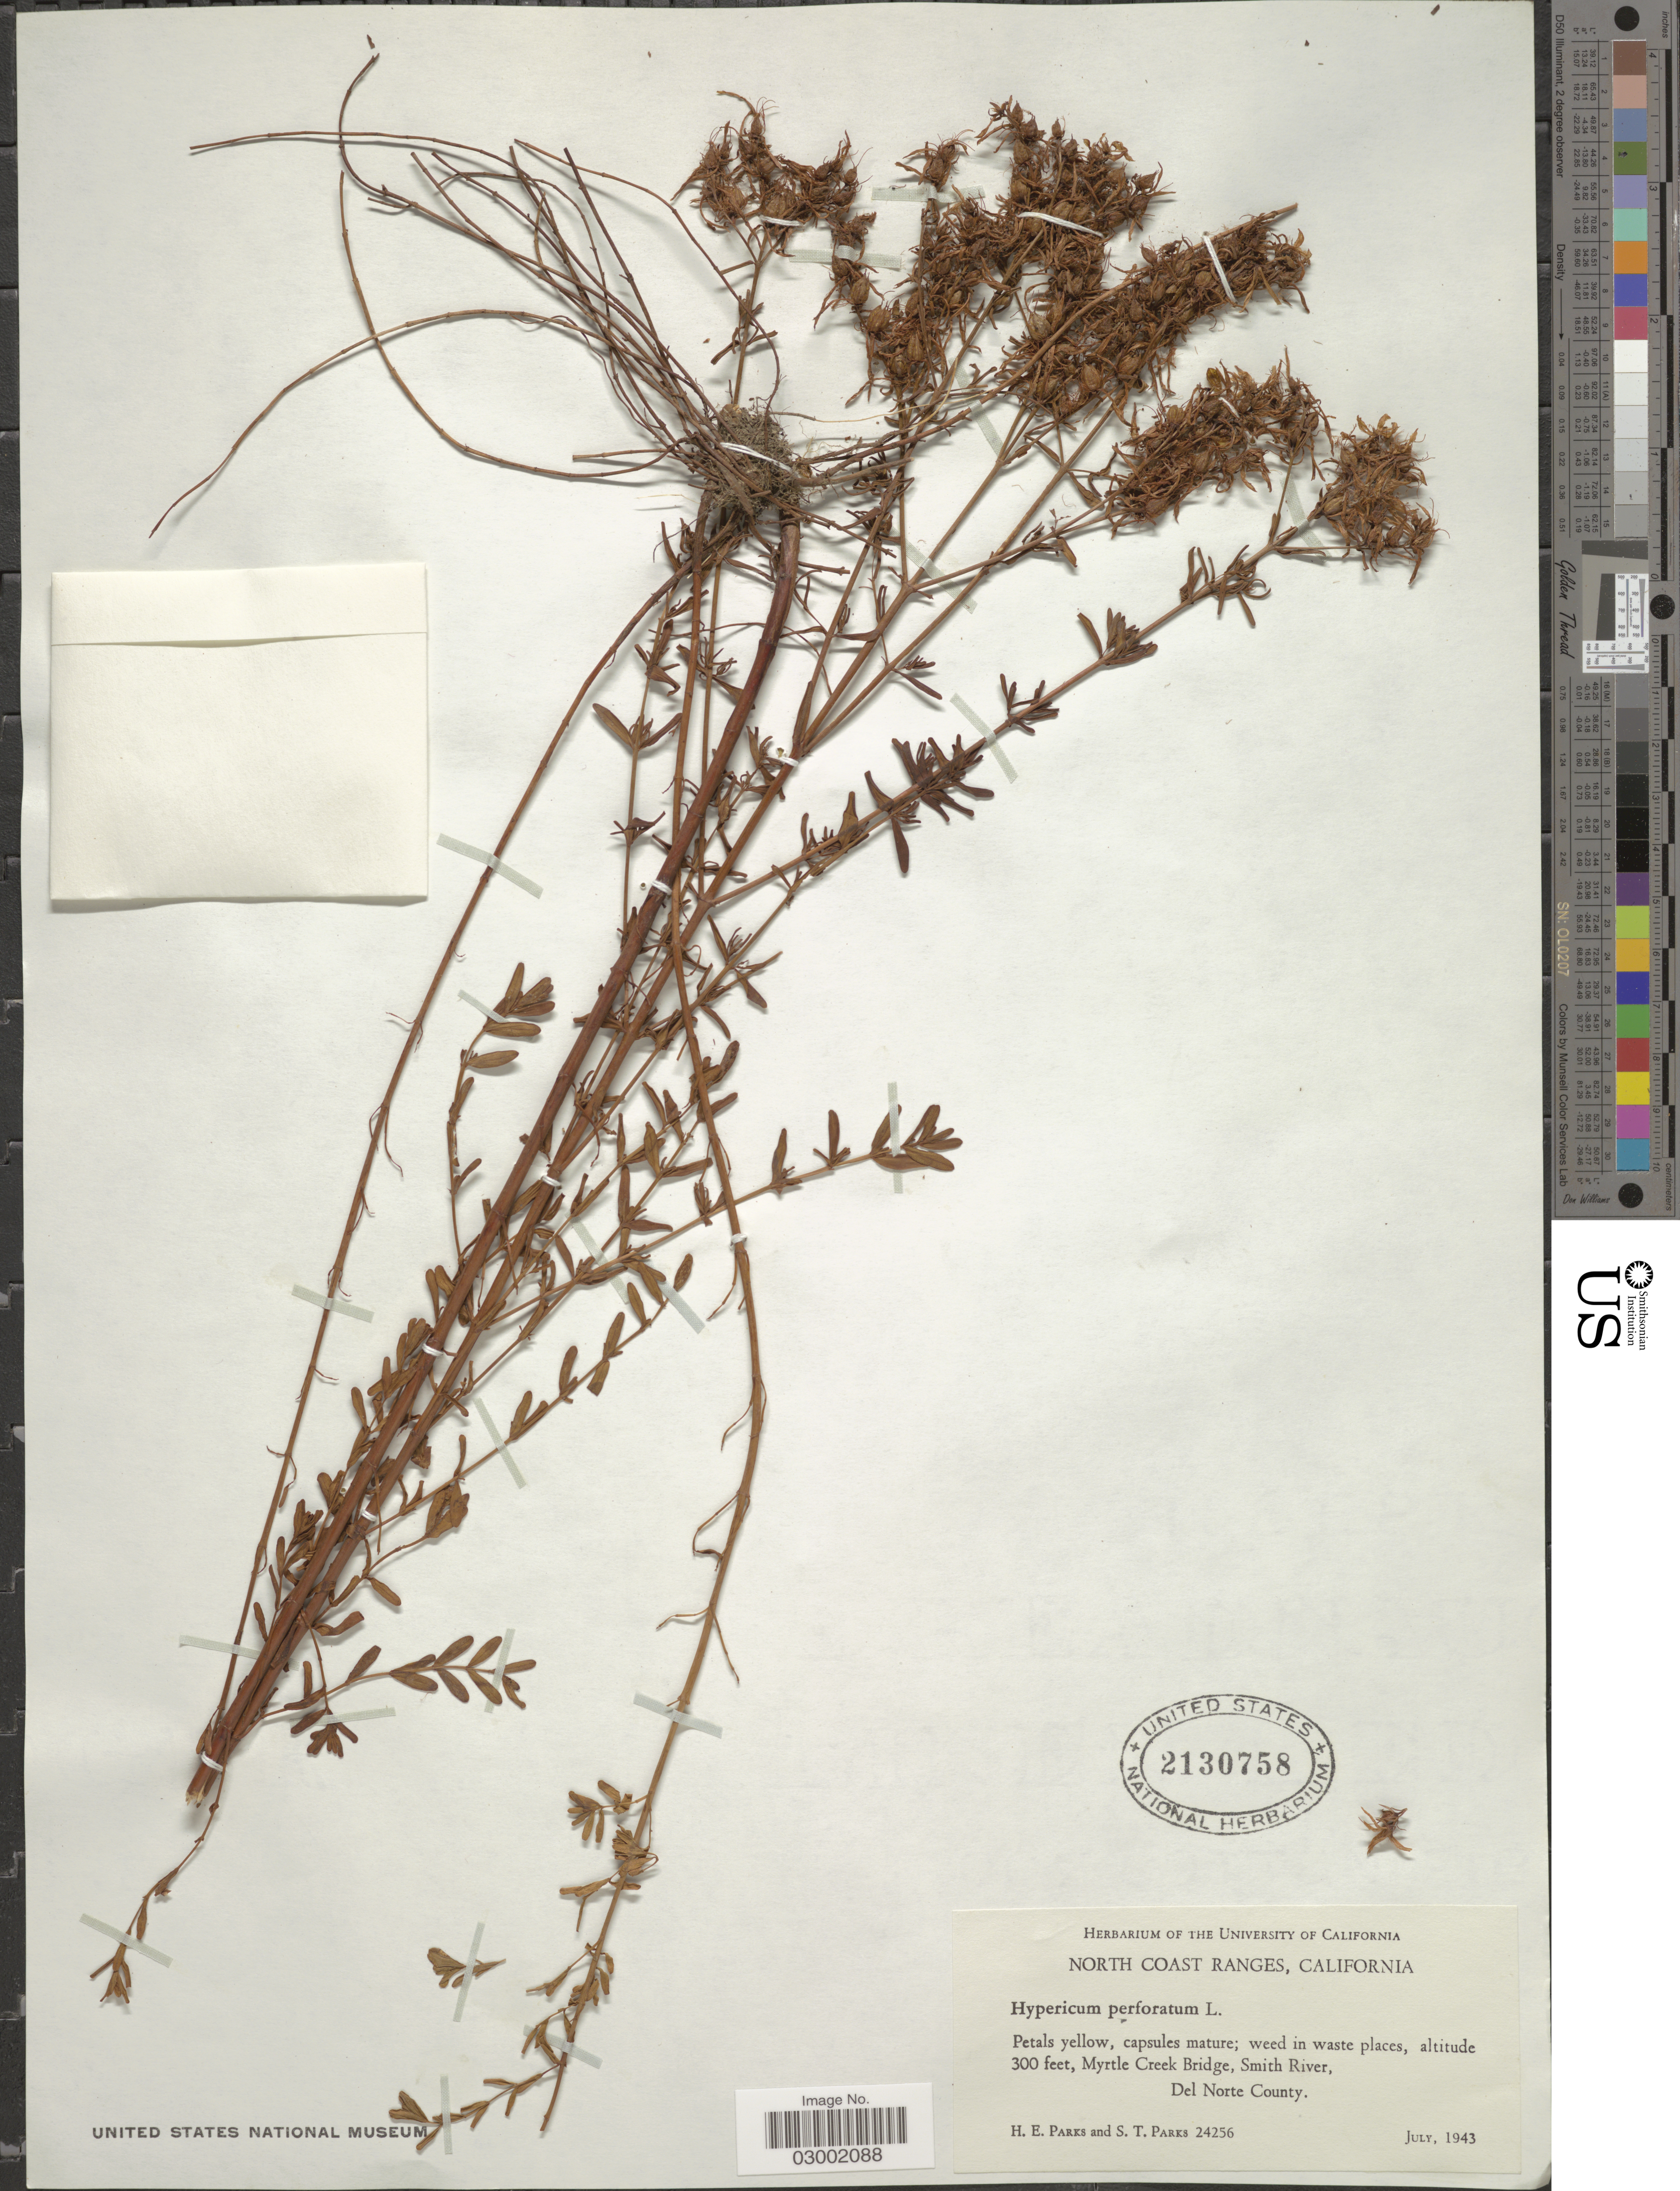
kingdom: Plantae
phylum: Tracheophyta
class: Magnoliopsida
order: Malpighiales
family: Hypericaceae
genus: Hypericum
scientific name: Hypericum perforatum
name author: L.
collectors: H. E. Parks & S. Parks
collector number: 24256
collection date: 1943-07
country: United States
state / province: California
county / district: Del Norte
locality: North Coast Ranges, California. Myrtle Creek Bridge, Smith River, Del Norte County.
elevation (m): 91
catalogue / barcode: US 2130758